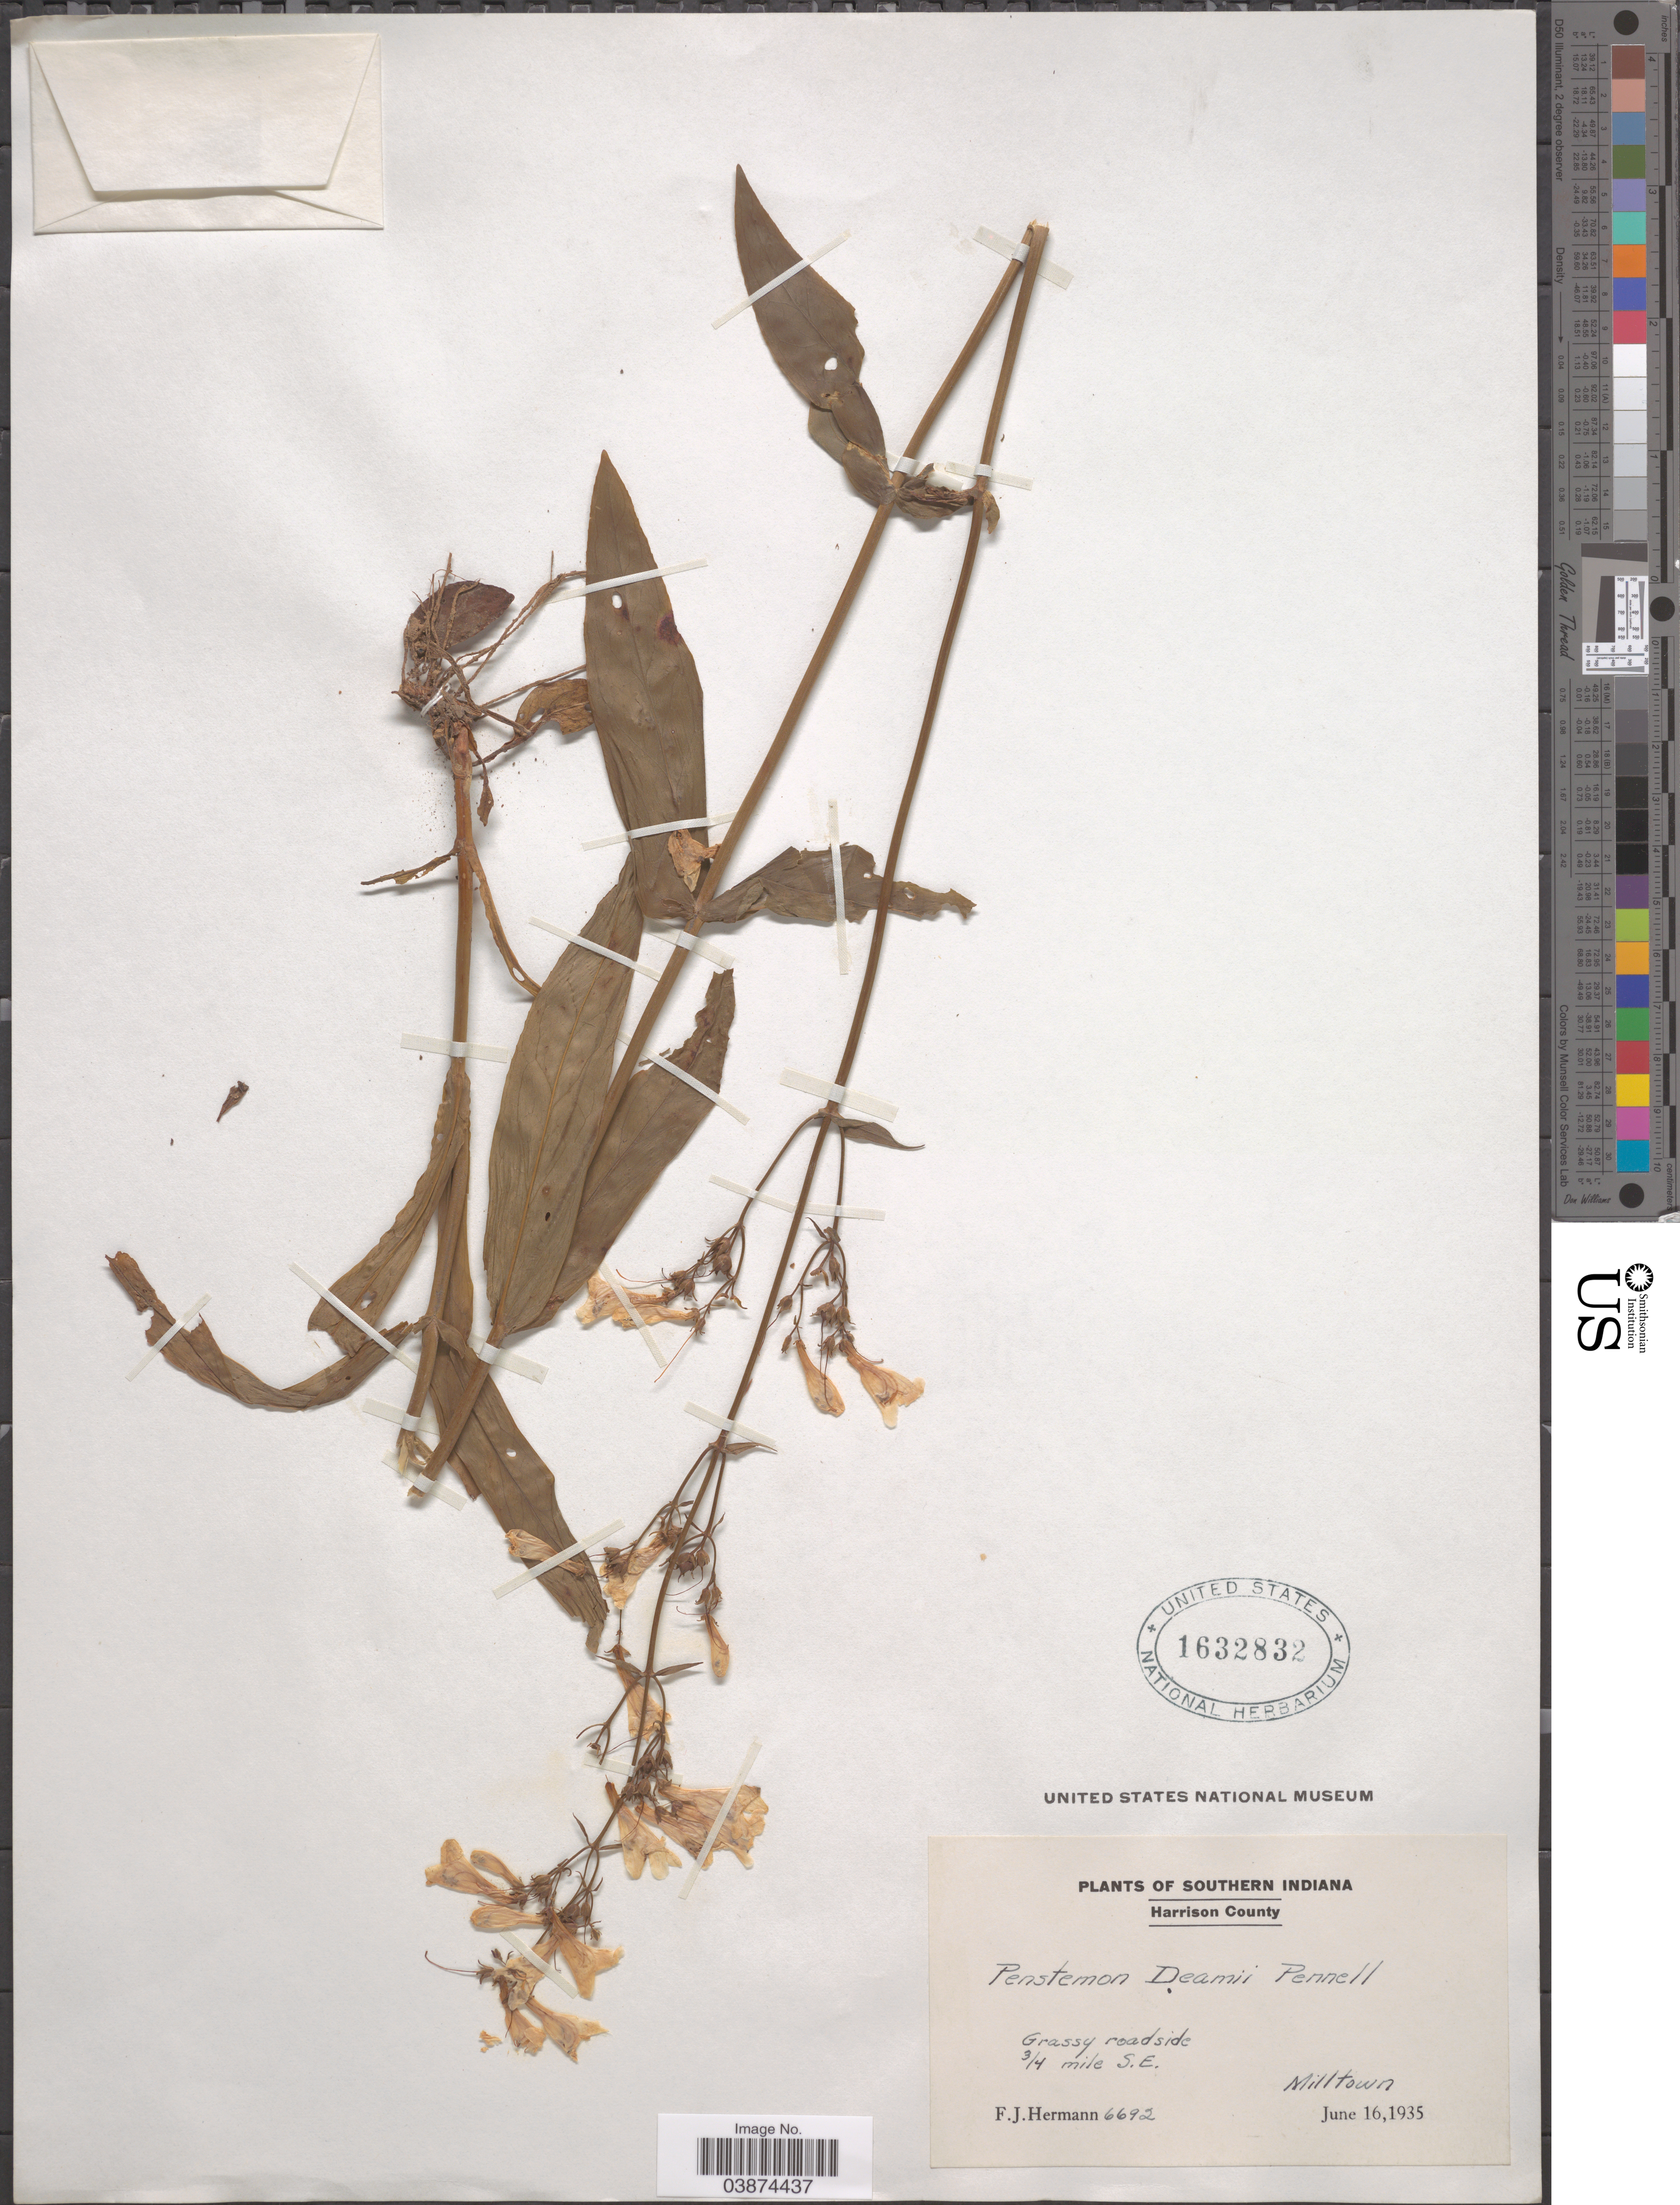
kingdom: Plantae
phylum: Tracheophyta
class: Magnoliopsida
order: Lamiales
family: Plantaginaceae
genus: Penstemon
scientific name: Penstemon deamii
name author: Pennell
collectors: F. J. Hermann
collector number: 6692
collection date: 1935-06-16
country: United States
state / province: Indiana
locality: Southern Indiana. Harrison County. 3/4 mile S.E. Milltown.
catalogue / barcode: US 1632832